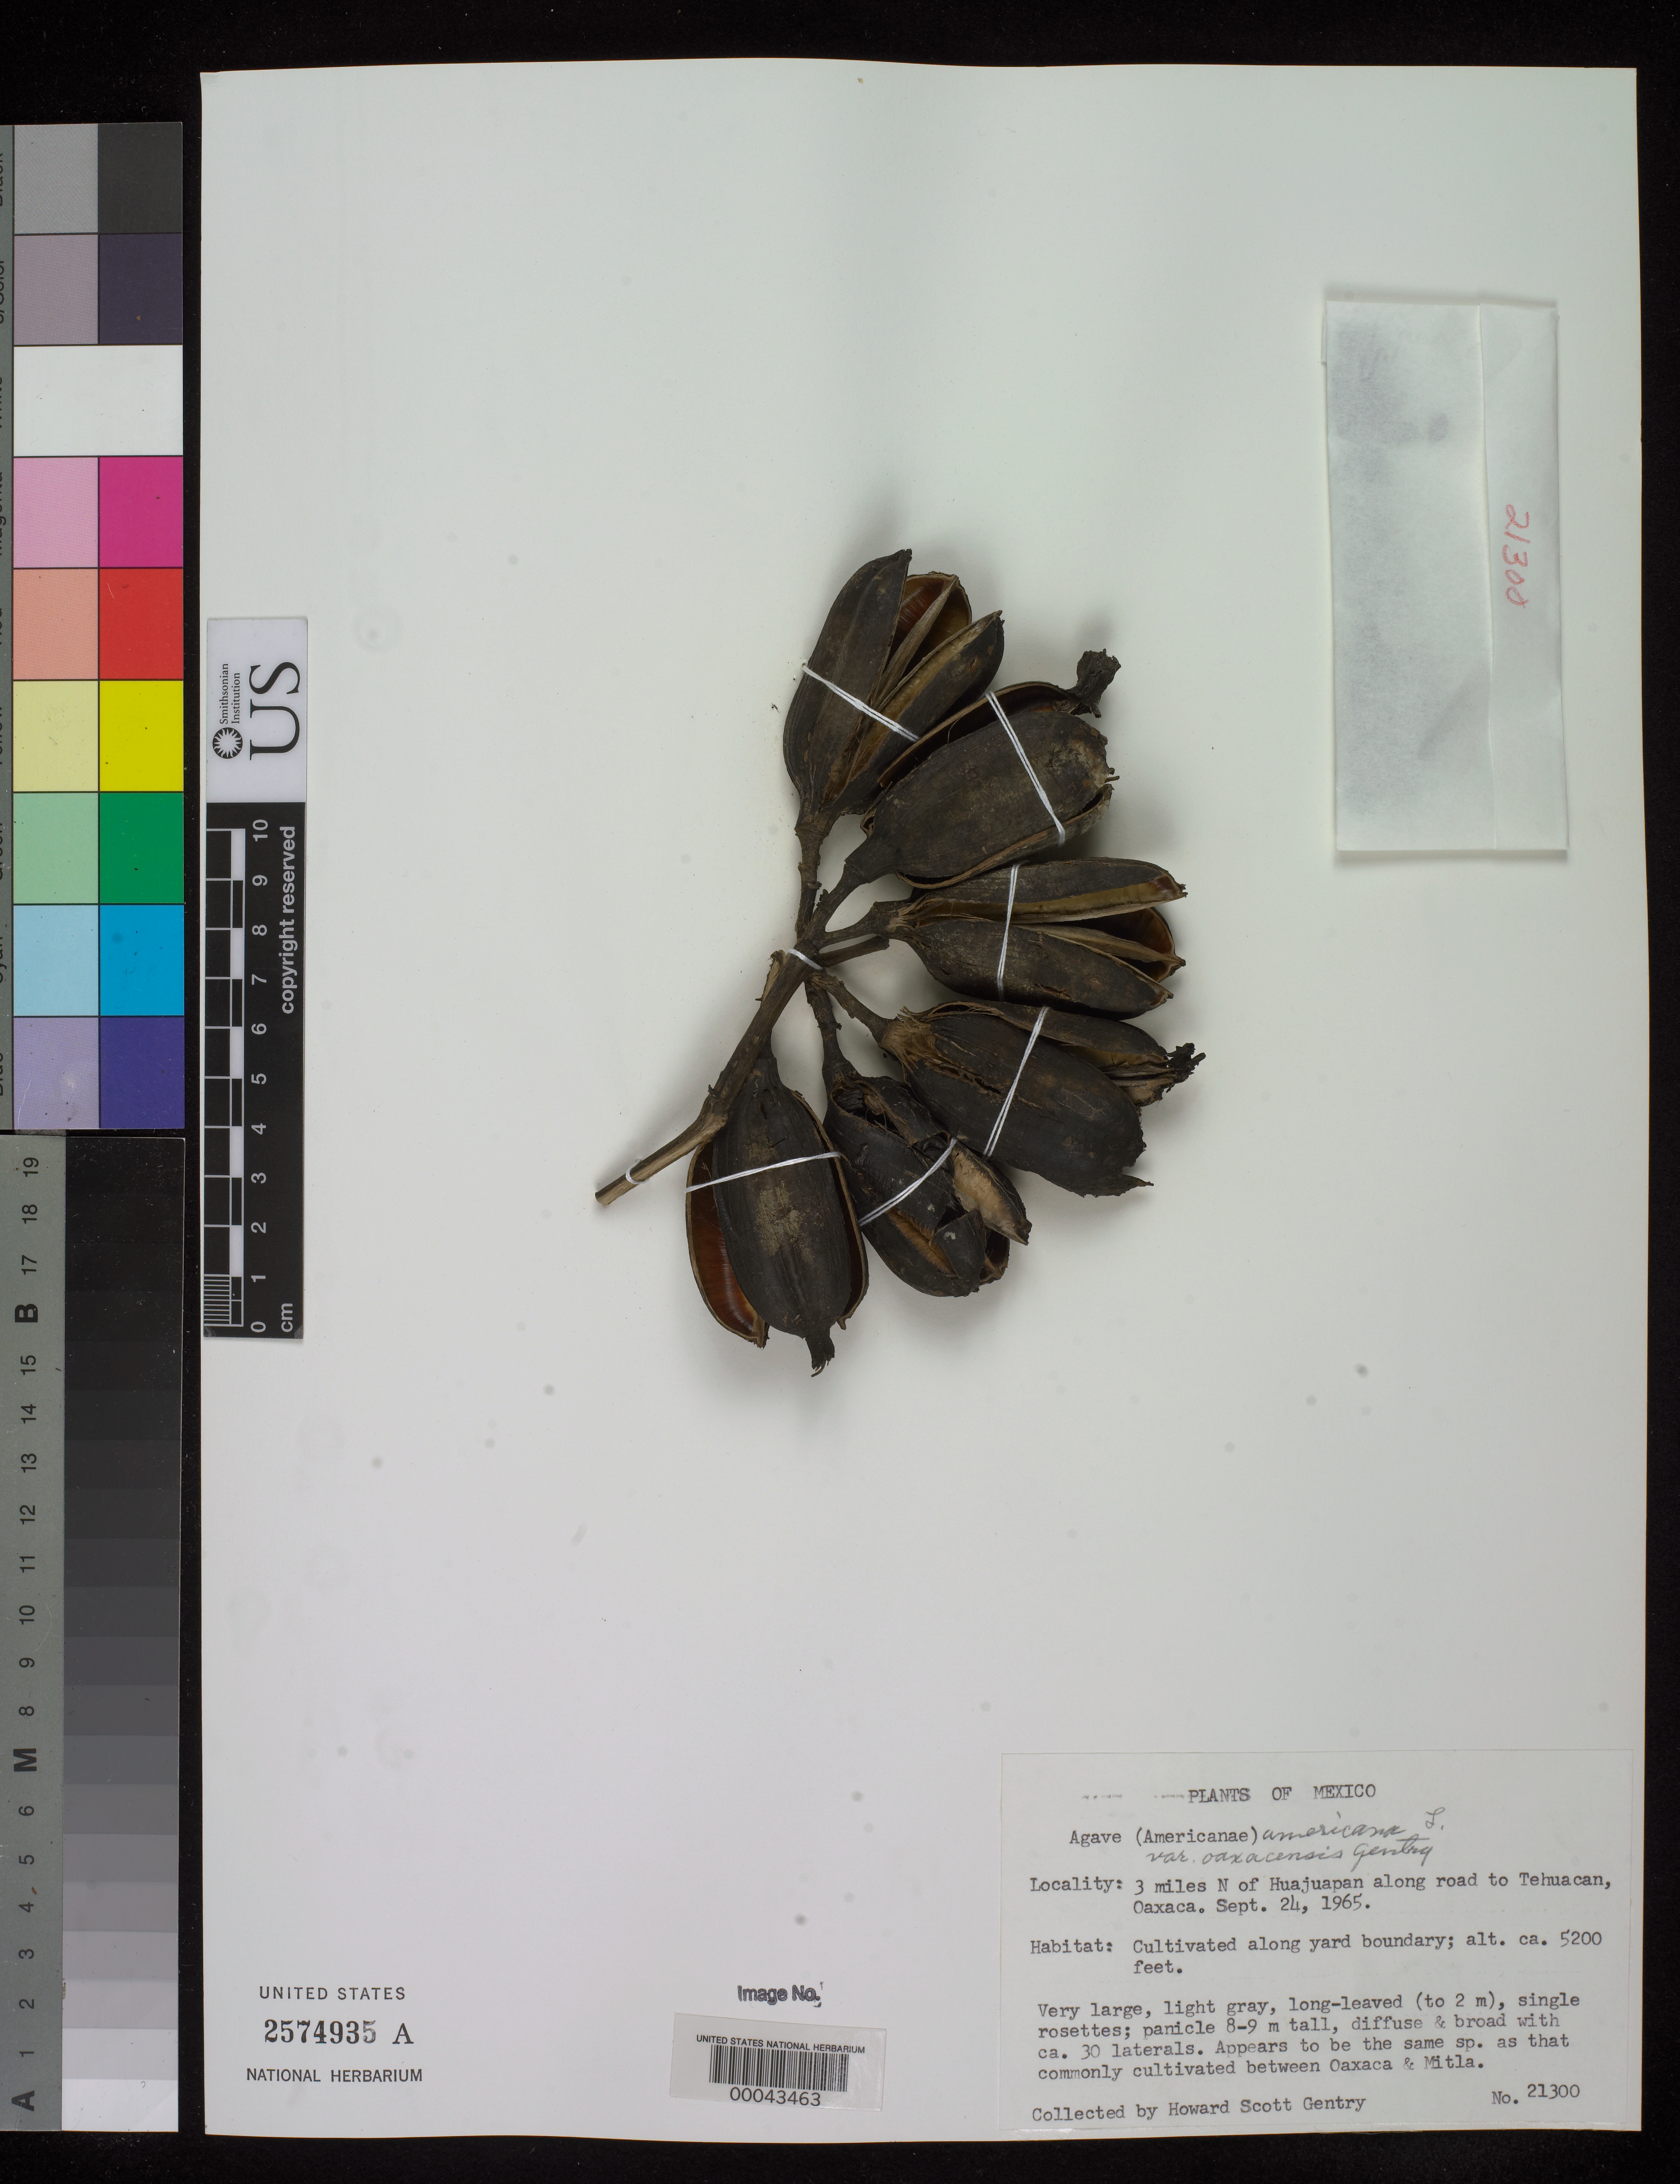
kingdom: Plantae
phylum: Tracheophyta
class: Liliopsida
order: Asparagales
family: Asparagaceae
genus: Agave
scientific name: Agave americana var. oaxacensis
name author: Gentry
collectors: H. S. Gentry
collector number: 21300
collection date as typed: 24 Sep 1965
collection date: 1965-09-24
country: Mexico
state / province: Oaxaca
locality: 3 mi N of Huajuapan along road to Tehuacan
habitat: Cultivated along yard boundary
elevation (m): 1585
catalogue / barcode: US 2574935A